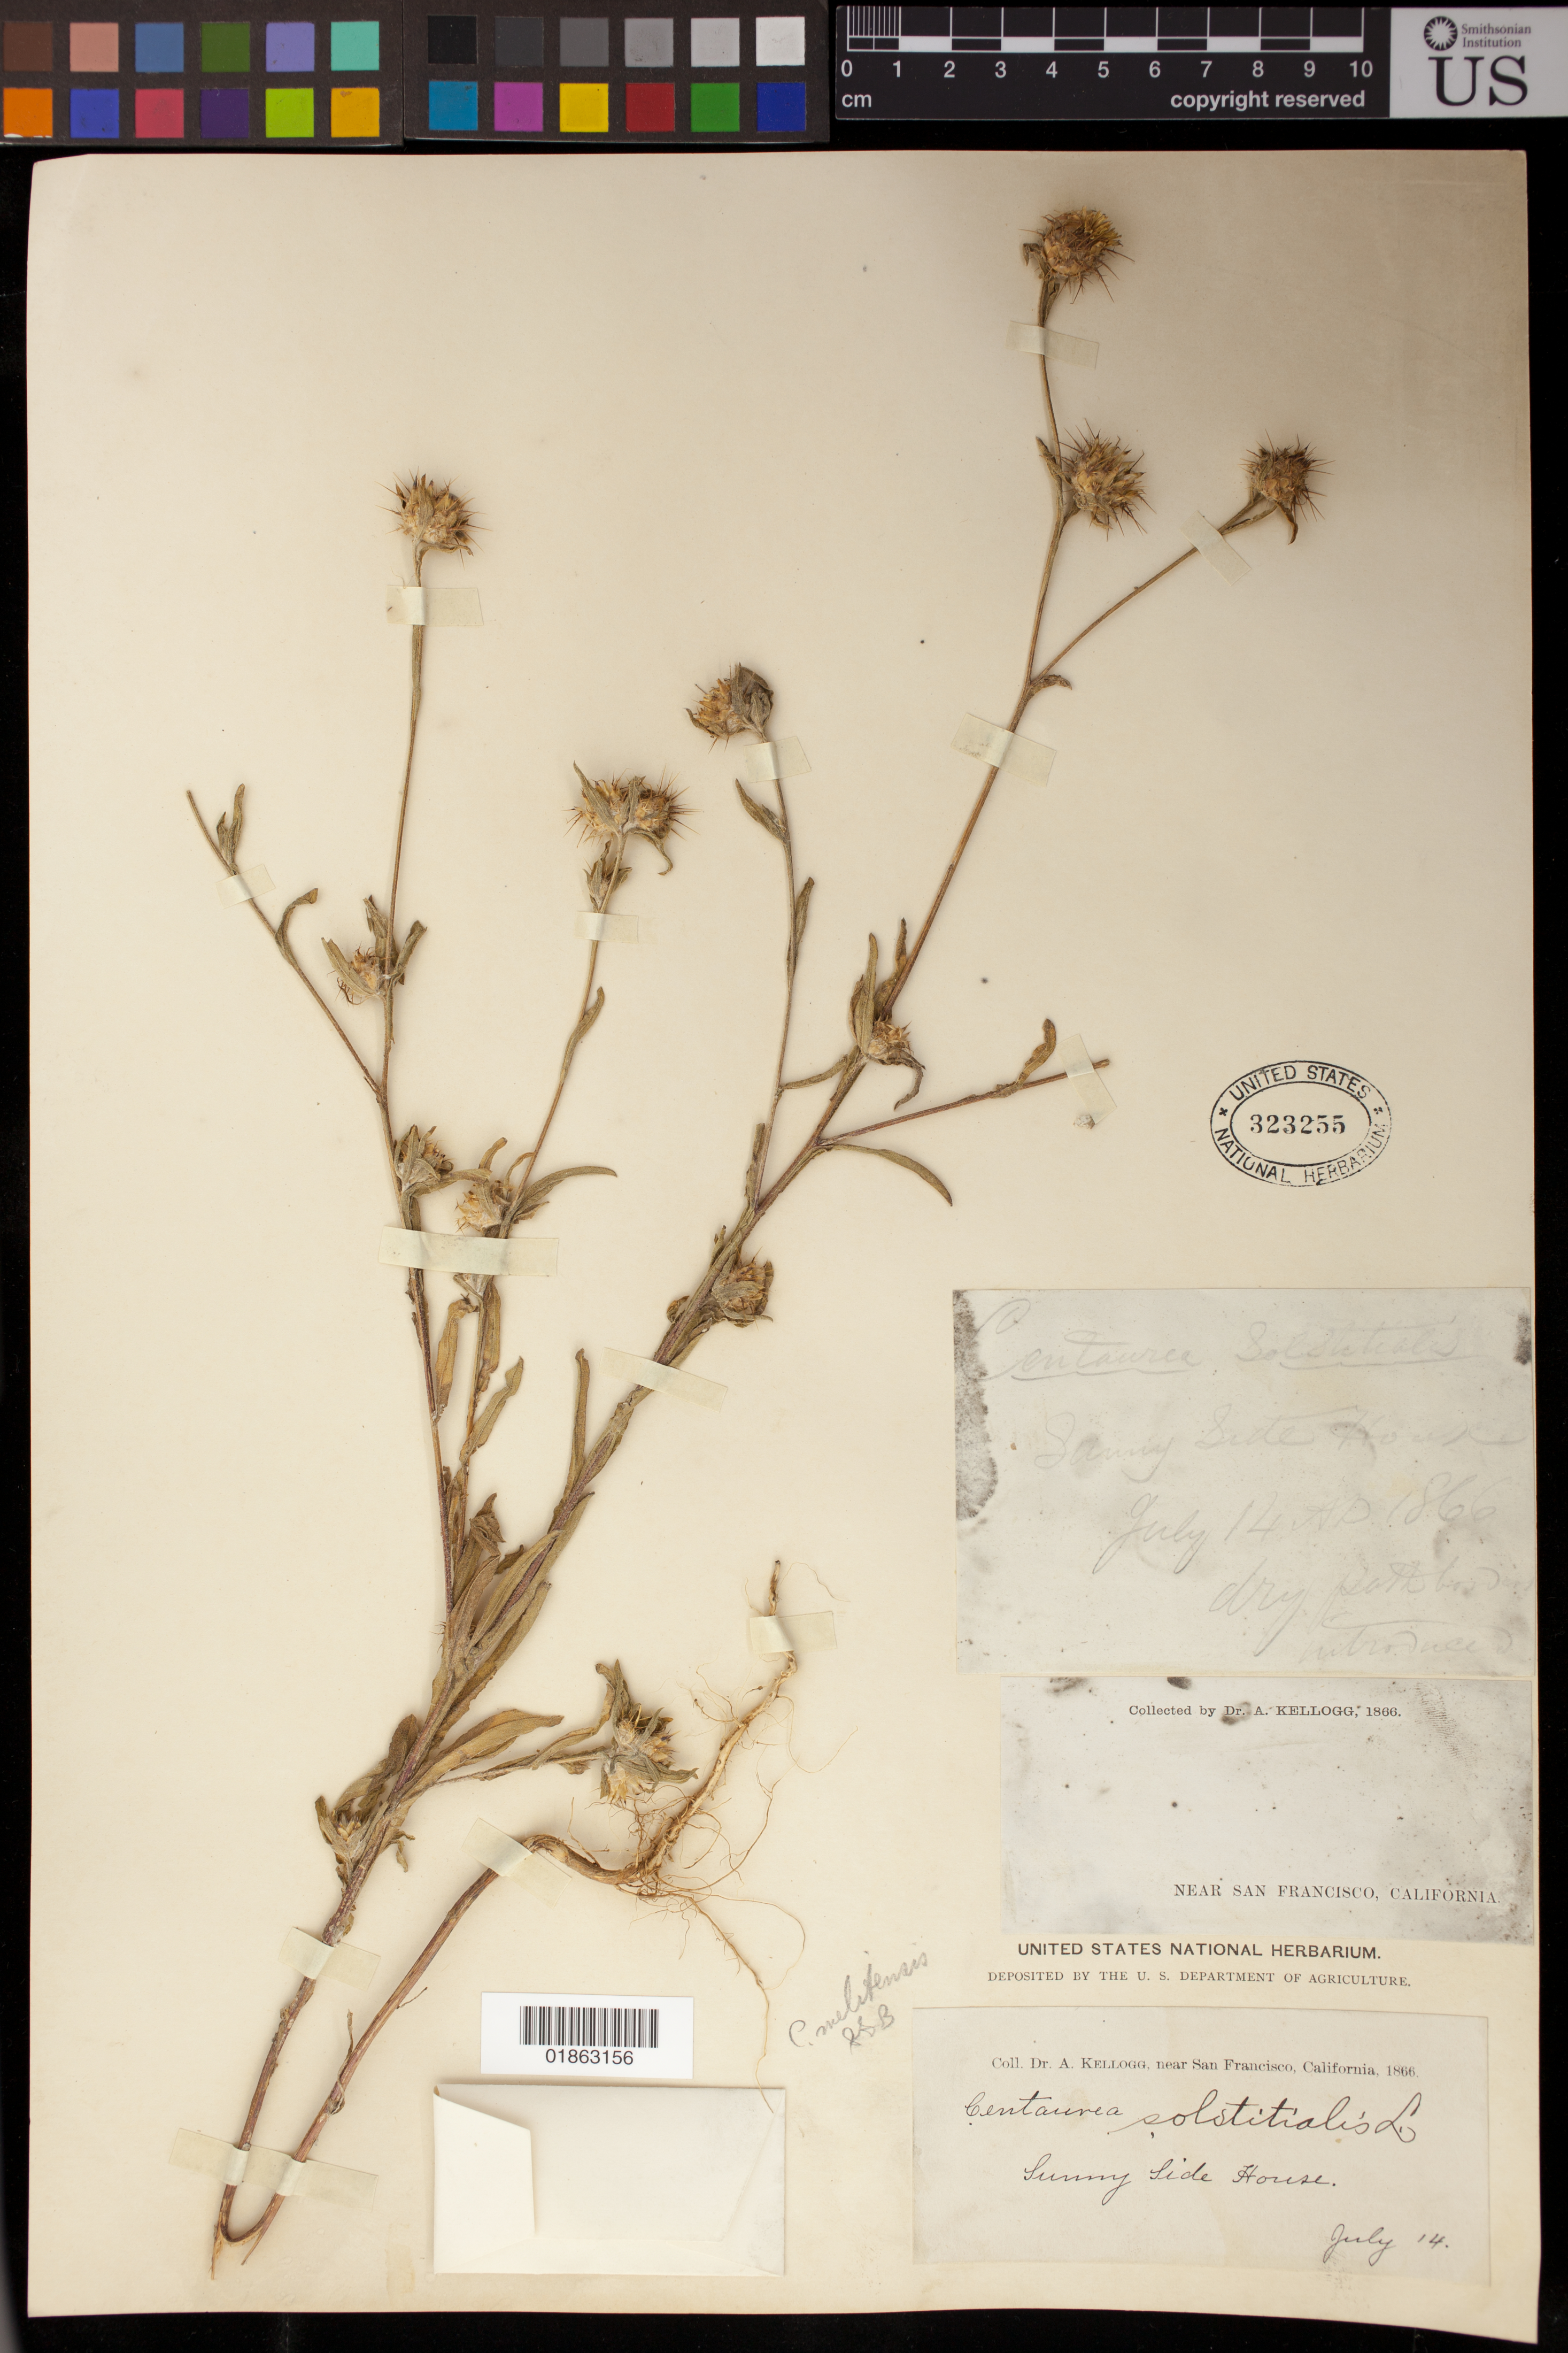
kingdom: Plantae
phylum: Tracheophyta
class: Magnoliopsida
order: Asterales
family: Asteraceae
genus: Centaurea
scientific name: Centaurea solstitialis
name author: L.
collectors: A. Kellogg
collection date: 1866-07-14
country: United States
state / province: California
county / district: San Francisco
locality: California, near San Francisco, Sunny Side House.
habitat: dry path borders.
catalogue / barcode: US 323255